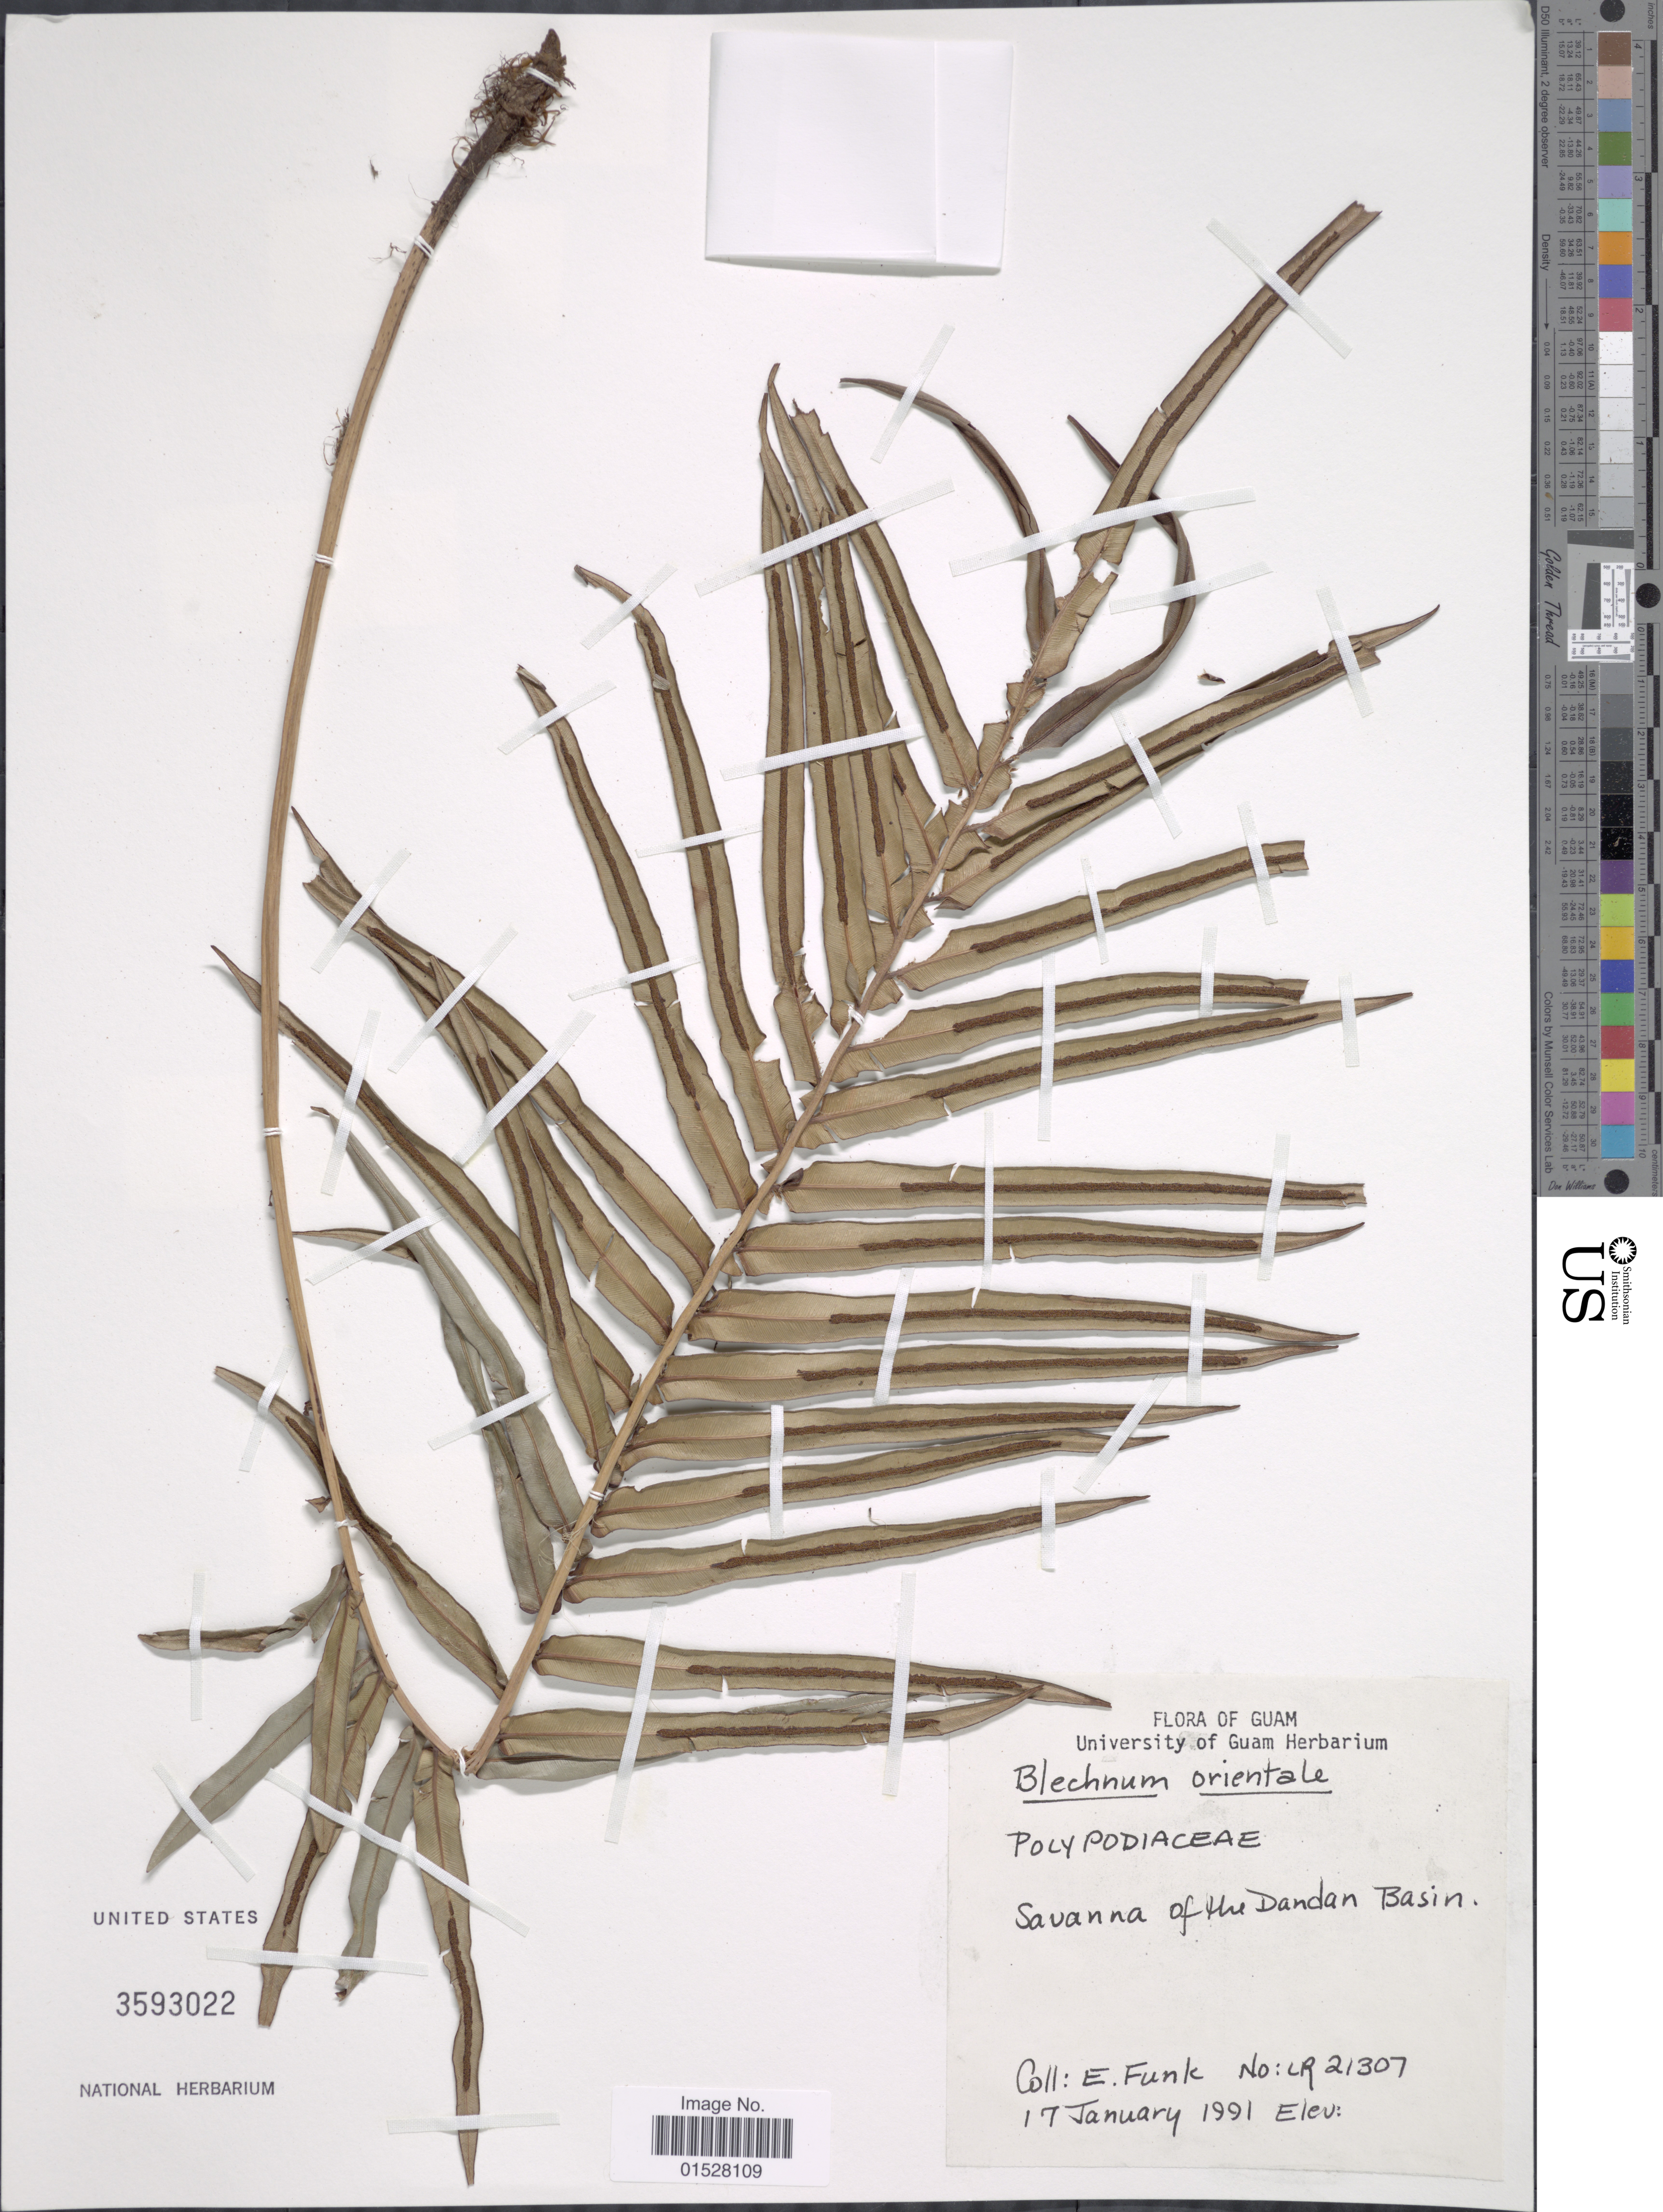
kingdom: Plantae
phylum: Tracheophyta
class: Polypodiopsida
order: Polypodiales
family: Blechnaceae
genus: Blechnum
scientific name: Blechnum orientale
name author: L.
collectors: E. Funk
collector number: LR21307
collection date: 1991-01-17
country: Guam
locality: Savanna of the Dandan Basin.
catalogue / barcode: US 3593022